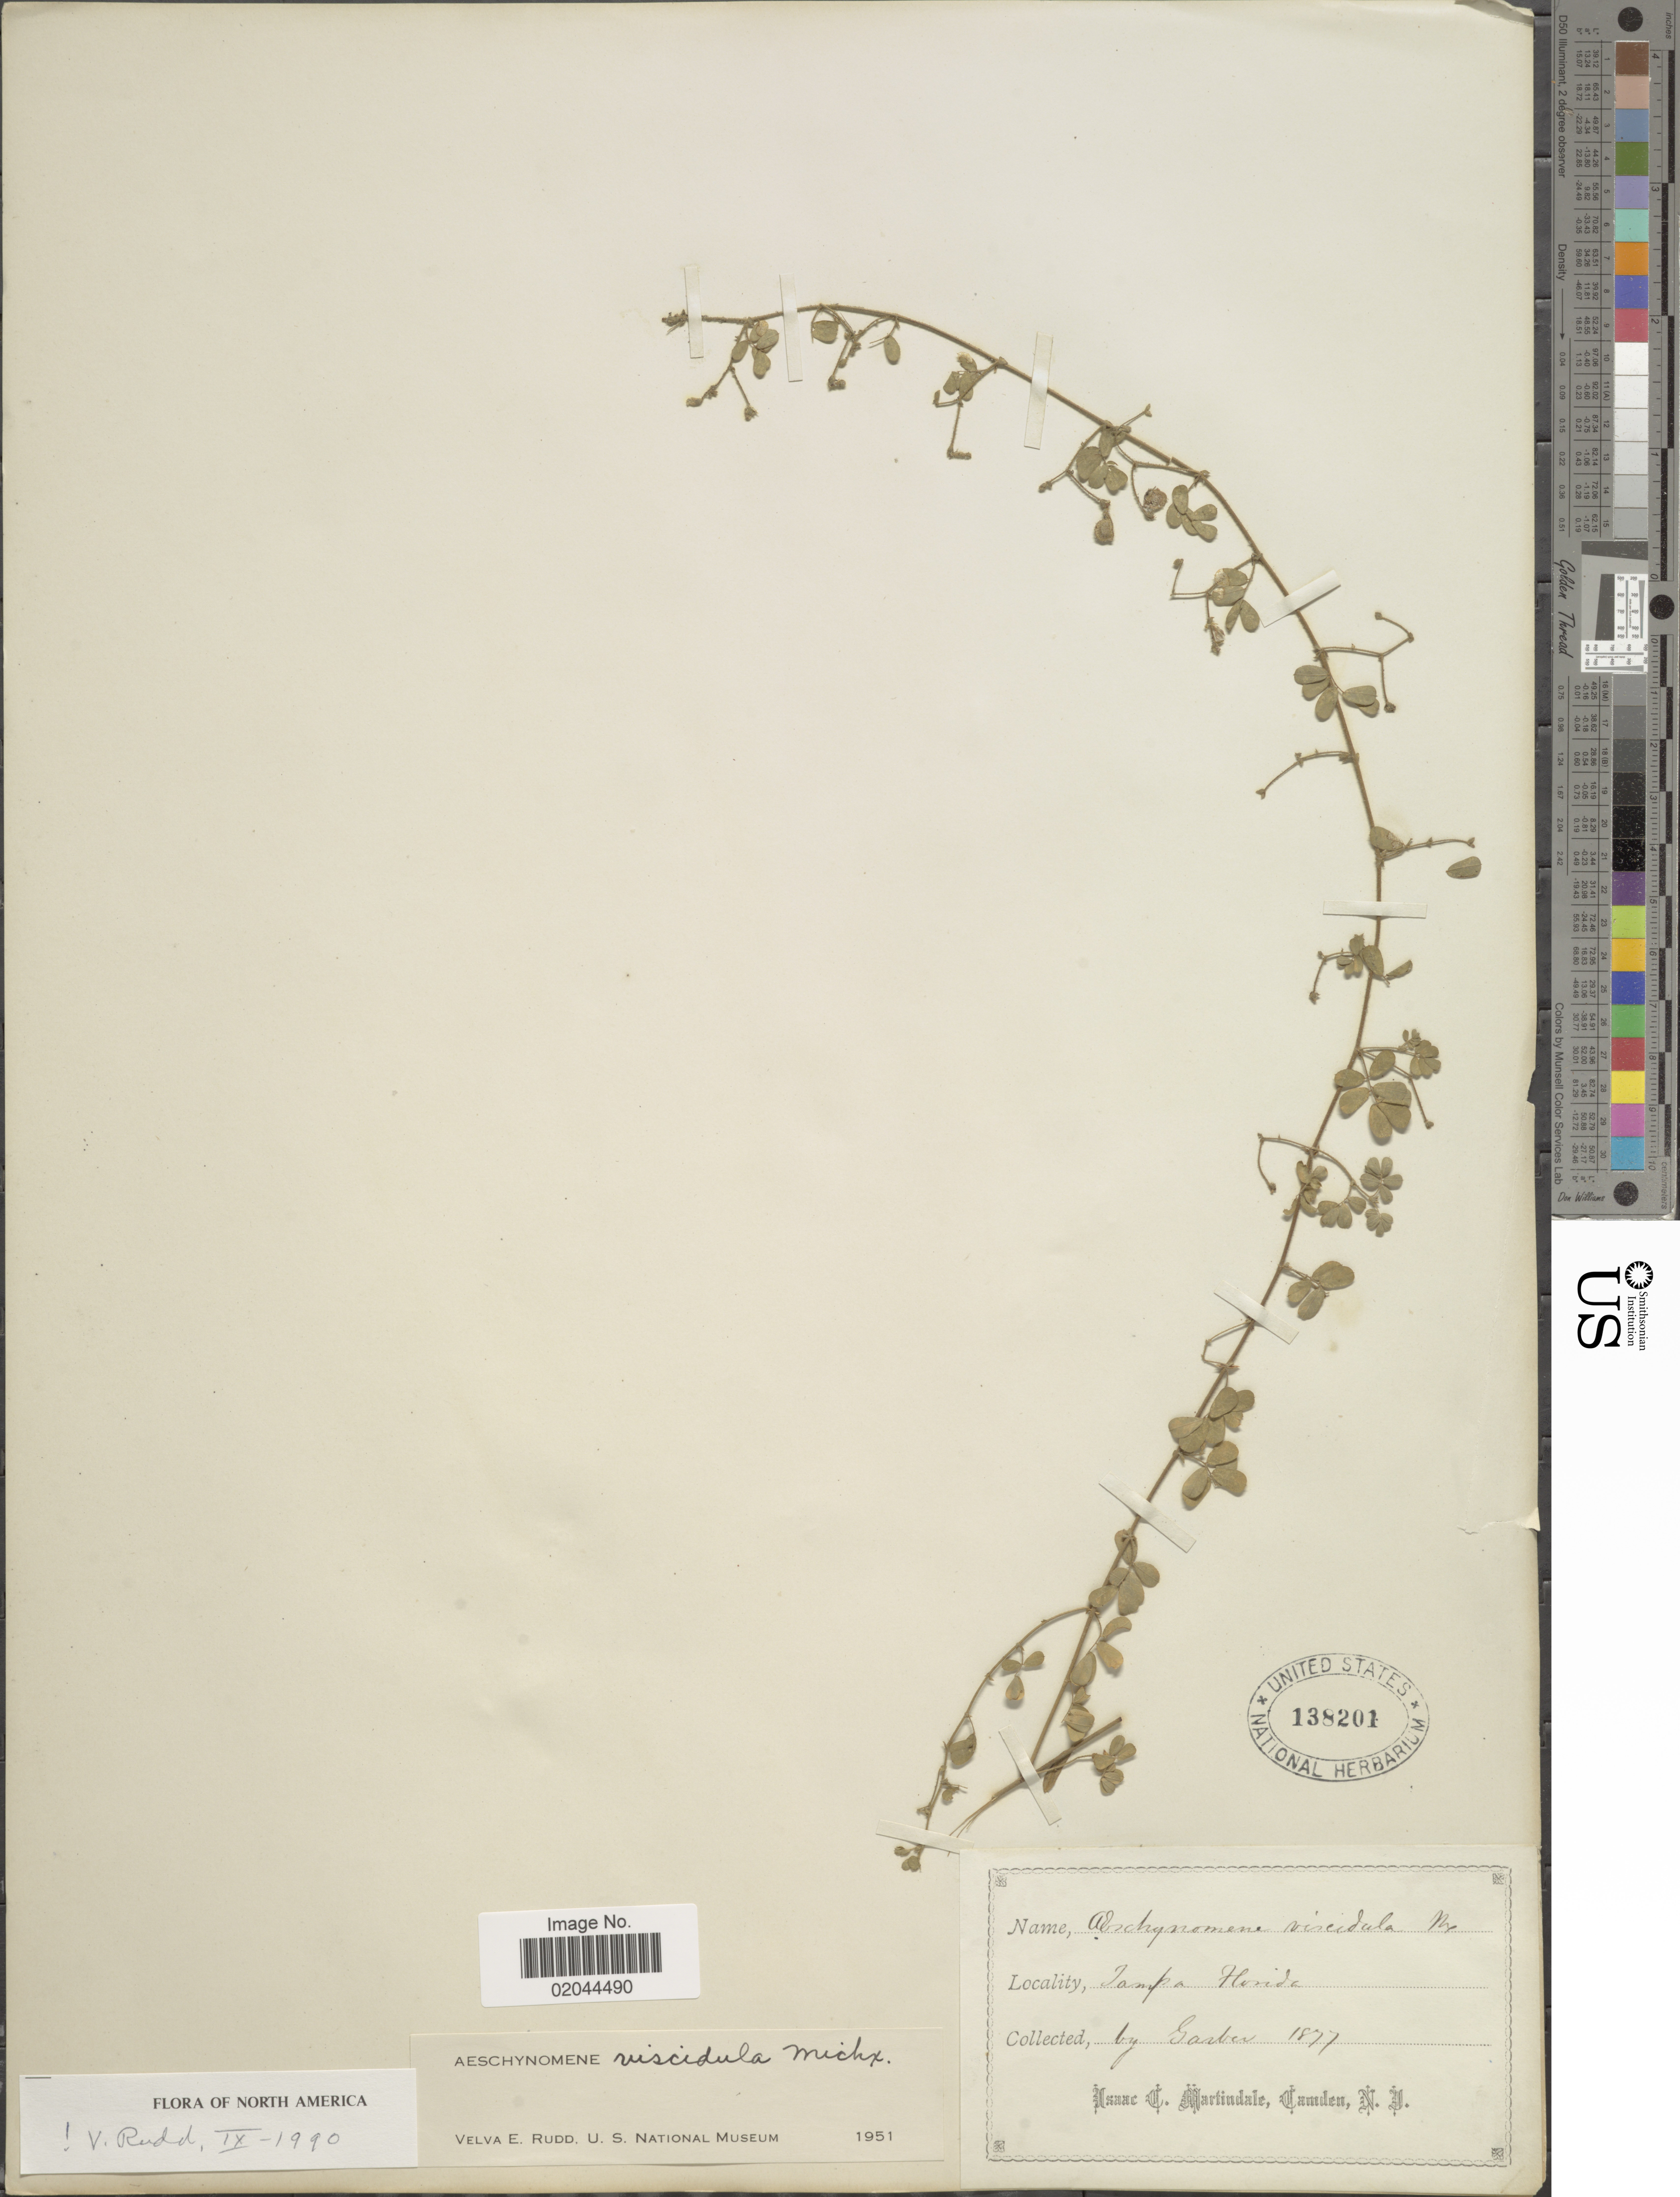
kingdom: Plantae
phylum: Tracheophyta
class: Magnoliopsida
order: Fabales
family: Fabaceae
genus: Aeschynomene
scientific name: Aeschynomene viscidula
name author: Michx.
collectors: -- Garber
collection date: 1877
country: United States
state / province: Florida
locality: Tampa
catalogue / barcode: US 138201